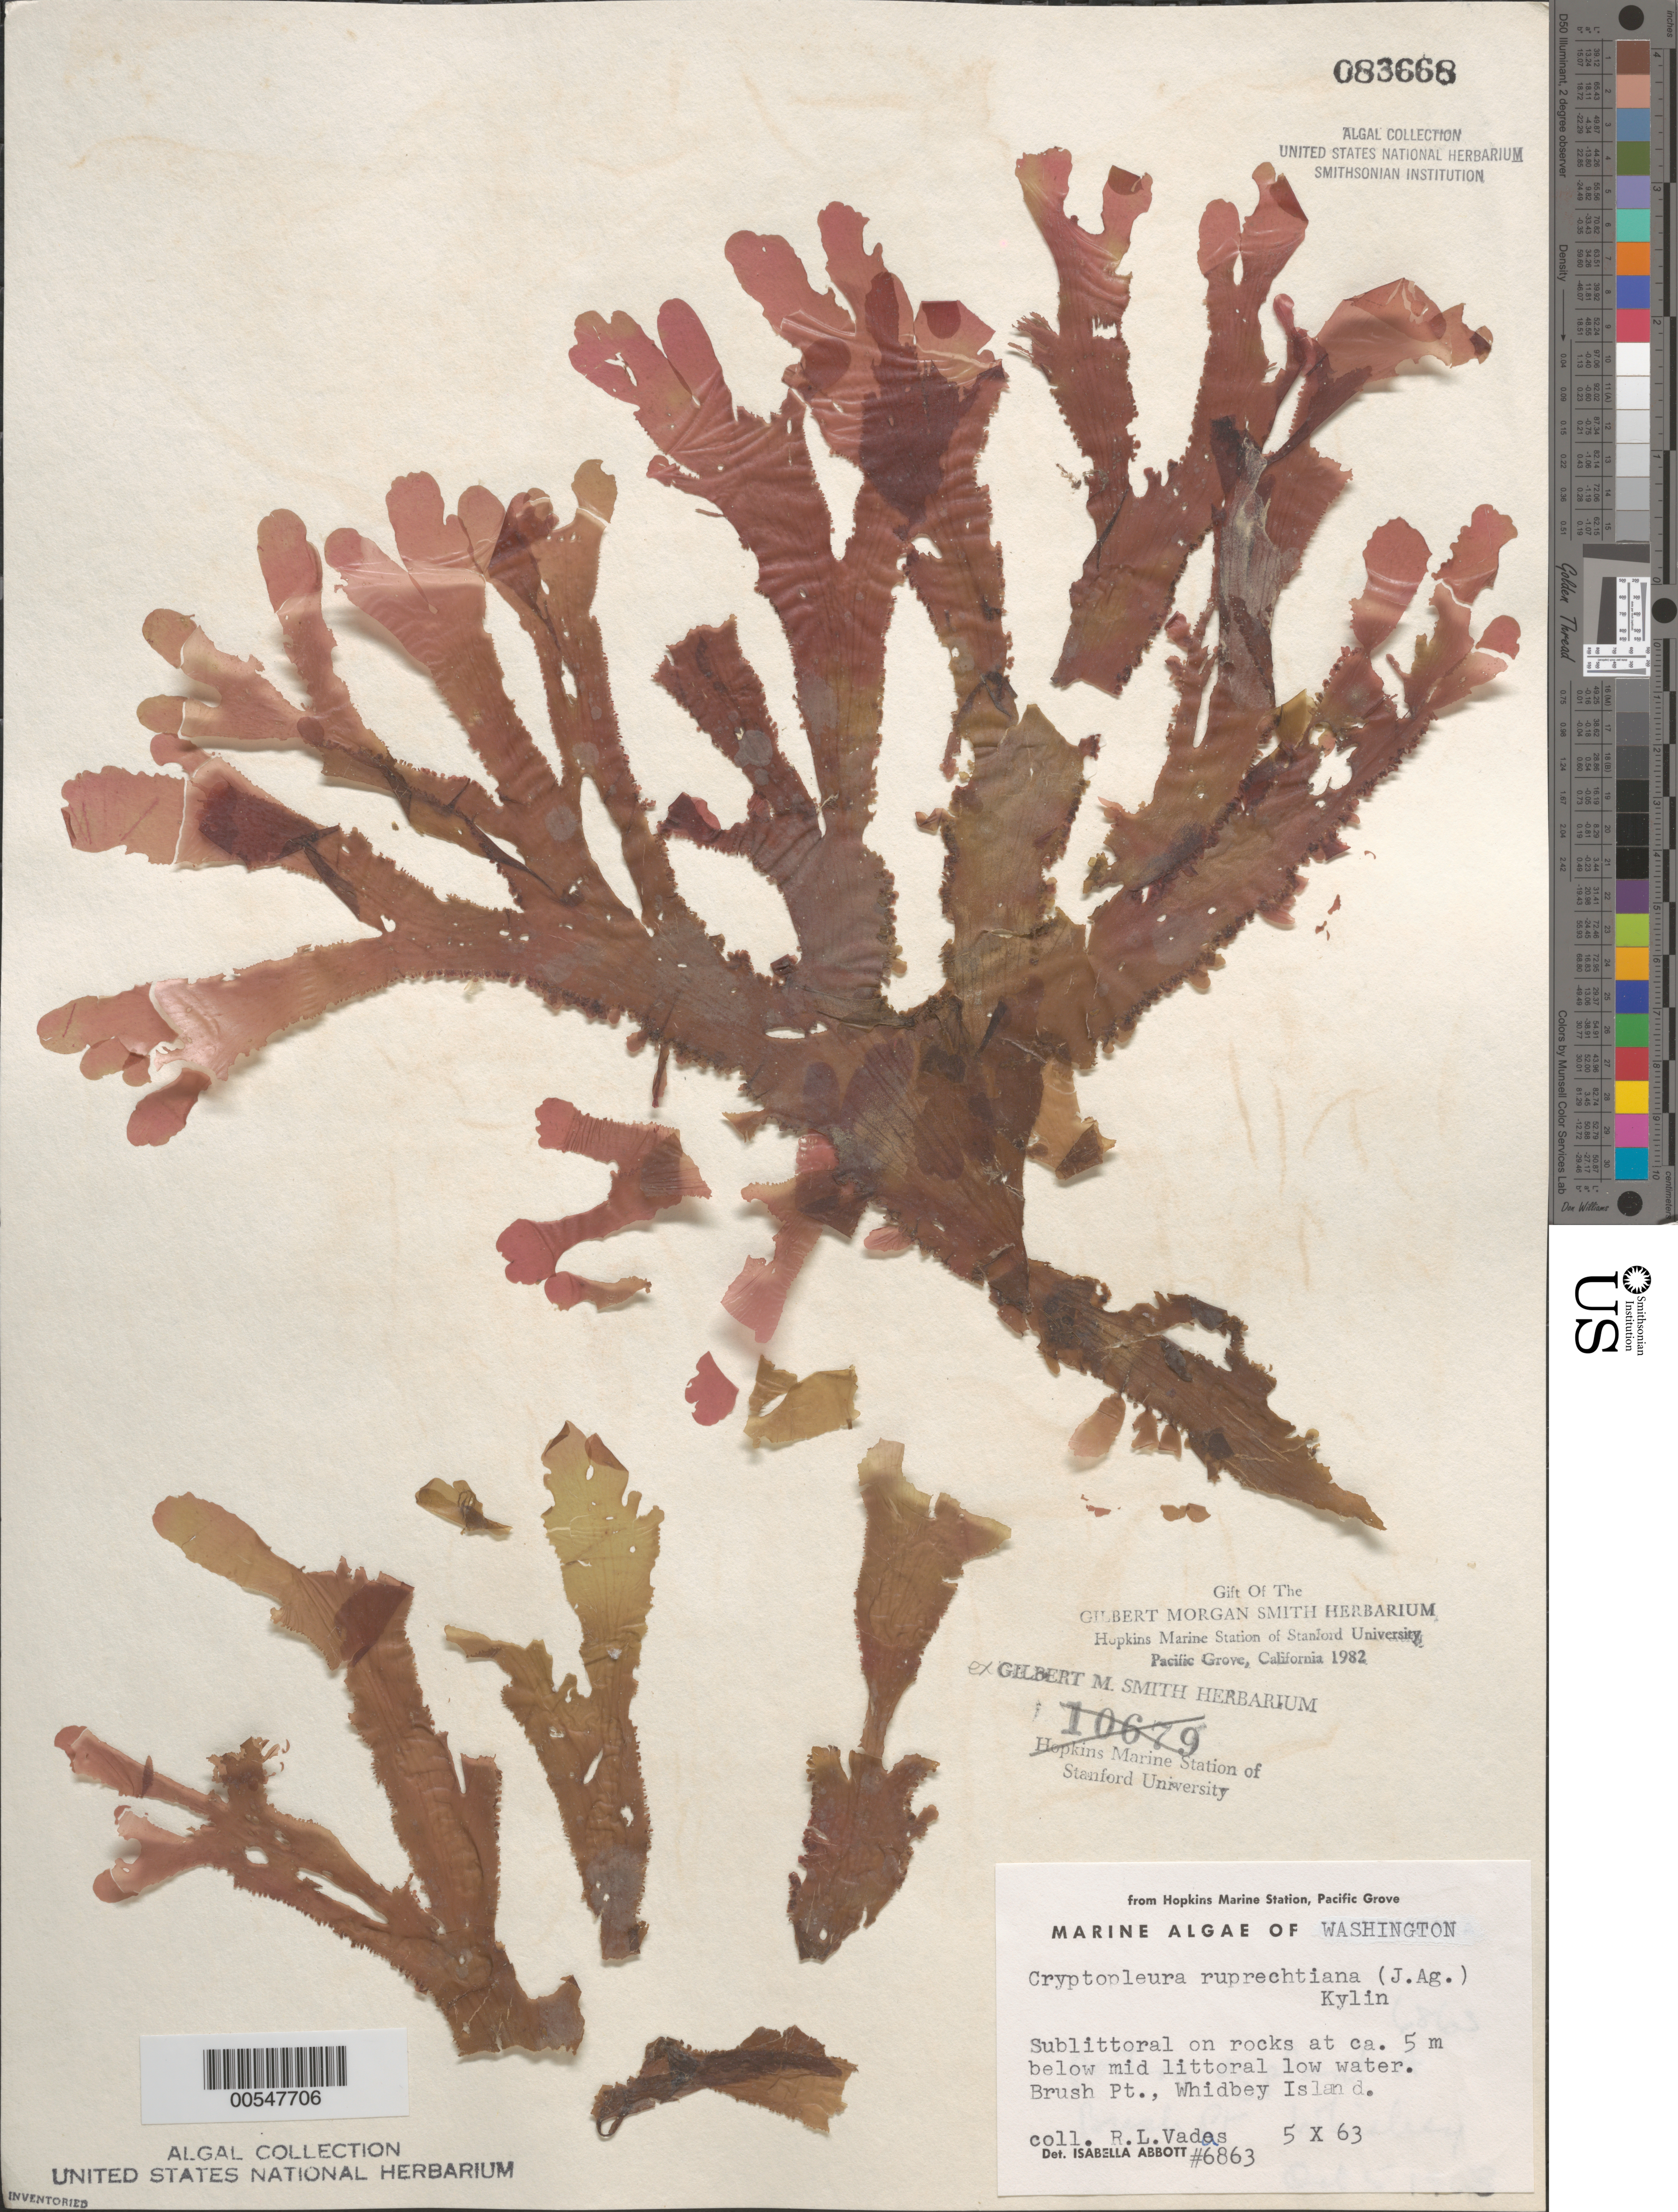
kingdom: Plantae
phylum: Rhodophyta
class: Florideophyceae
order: Ceramiales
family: Delesseriaceae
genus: Cryptopleura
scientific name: Cryptopleura ruprechtiana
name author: (J. Agardh) Kylin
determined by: Abbott, Isabella A.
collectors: R. Vadas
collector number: IAA 6863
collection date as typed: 05 Oct 1963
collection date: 1963-10-05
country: United States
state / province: Washington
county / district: Island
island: Whidbey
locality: Brush Point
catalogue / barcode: US 83668